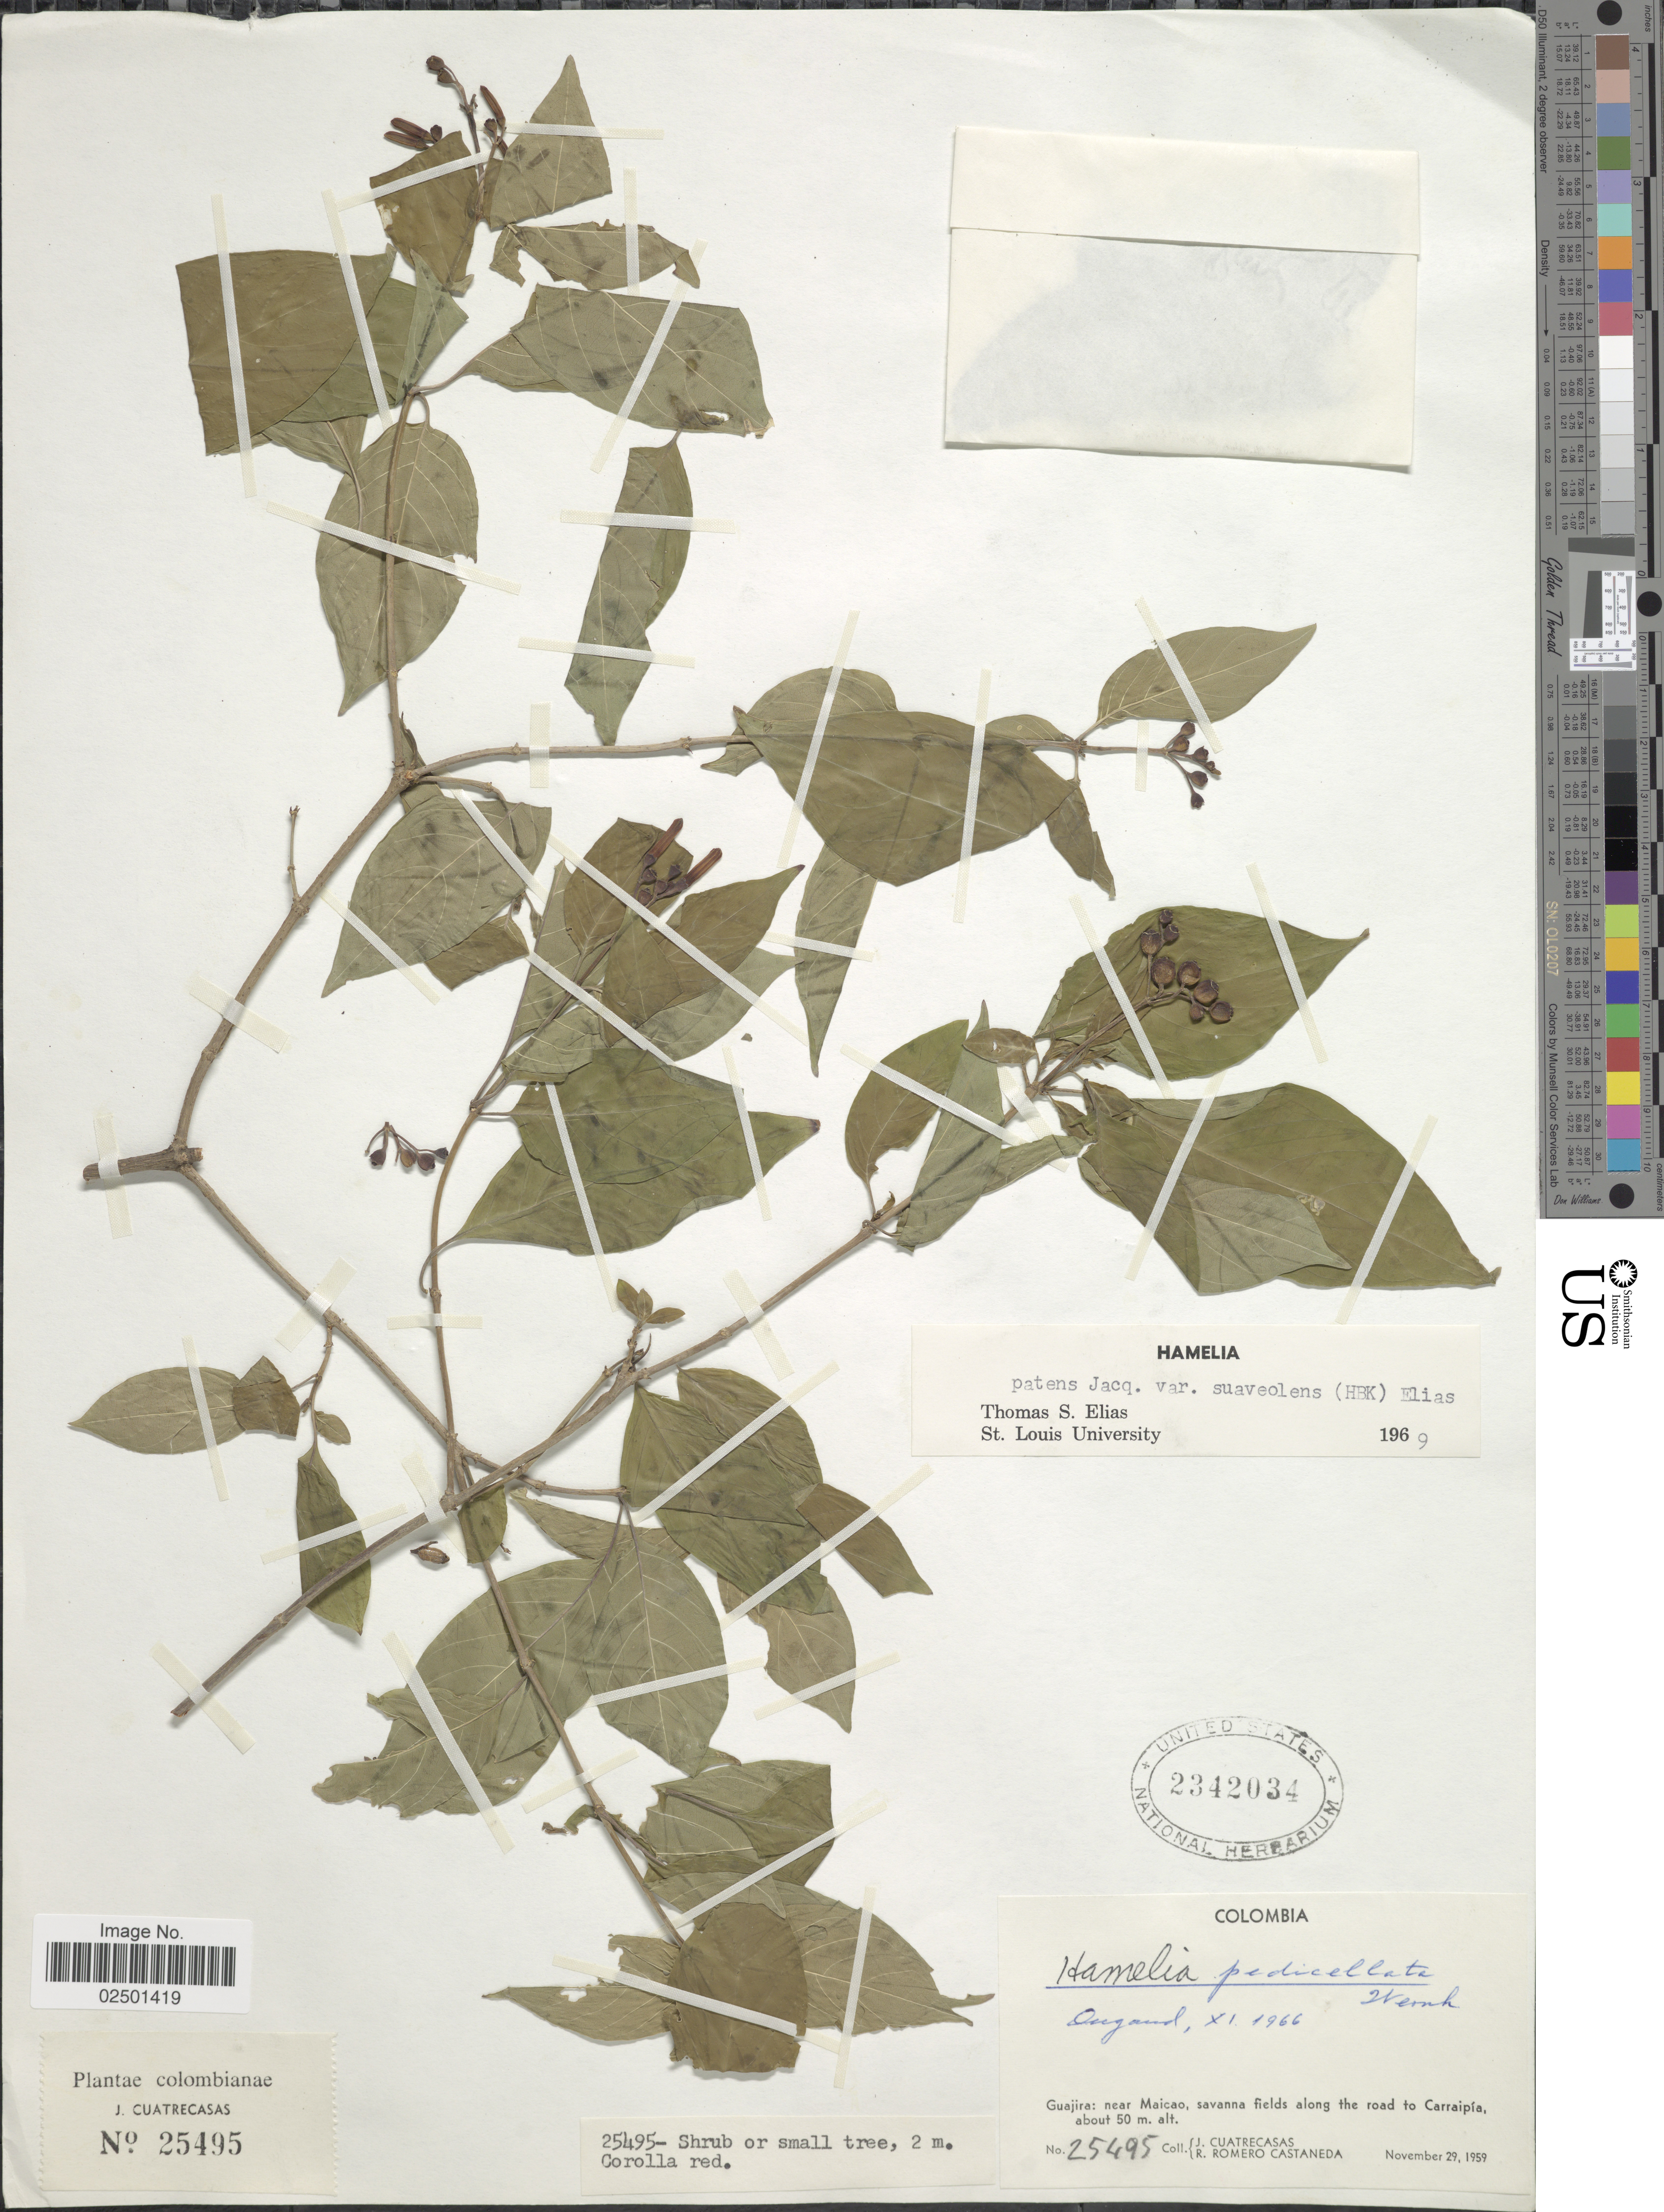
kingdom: Plantae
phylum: Tracheophyta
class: Magnoliopsida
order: Gentianales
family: Rubiaceae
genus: Hamelia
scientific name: Hamelia patens var. glabra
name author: Oerst.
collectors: J. Cuatrecasas & R. Romero Castañeda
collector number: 25495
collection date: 1959-11-29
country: Colombia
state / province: La Guajira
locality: Near Maicao, savanna fields along the road to Carraipia.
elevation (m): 50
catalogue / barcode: US 2342034